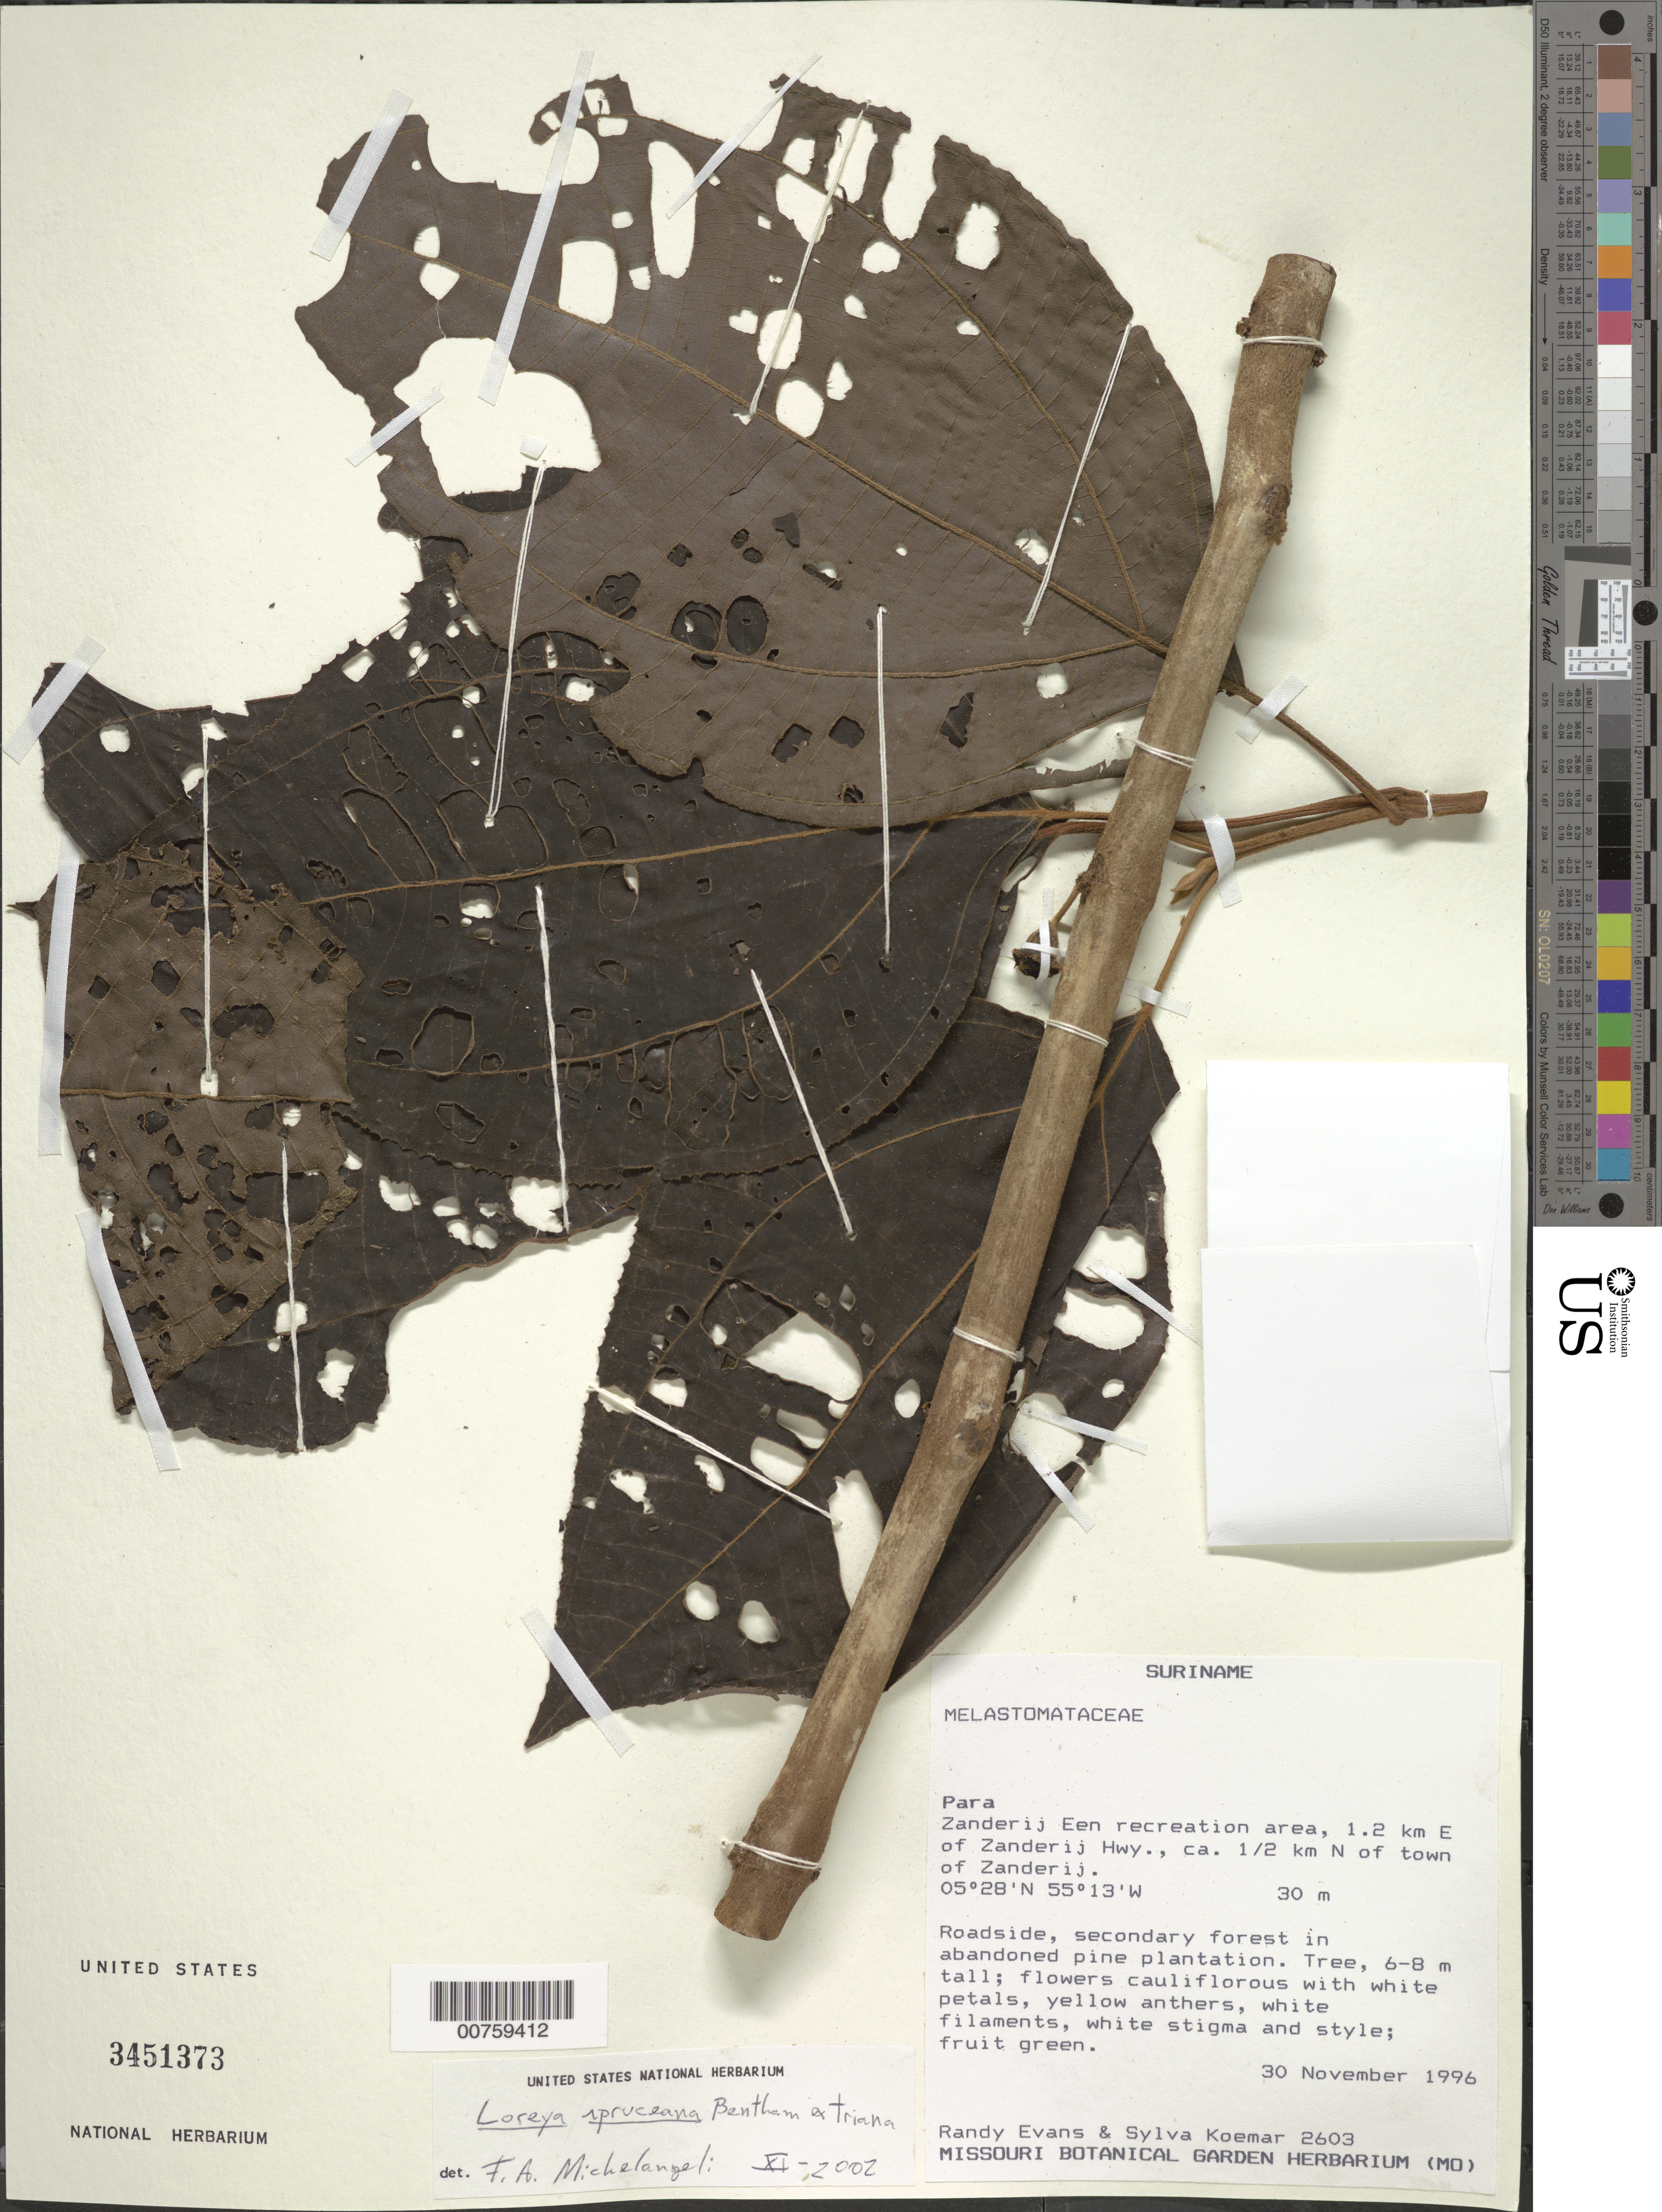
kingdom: Plantae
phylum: Tracheophyta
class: Magnoliopsida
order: Myrtales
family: Melastomataceae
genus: Bellucia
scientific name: Bellucia spruceana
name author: (Triana) J.F. Macbr.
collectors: R. Evans & S. Koemar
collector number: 2603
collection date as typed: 30-Nov-96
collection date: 1996-11-30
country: Suriname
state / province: Para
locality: Zanderij, recreation area, 1.2 km E of Zanderij Hwy., 0.5 km N of town of Zanderij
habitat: Roadside, secondary forest, in abandoned pine plantation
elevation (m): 30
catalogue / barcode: US 3451373